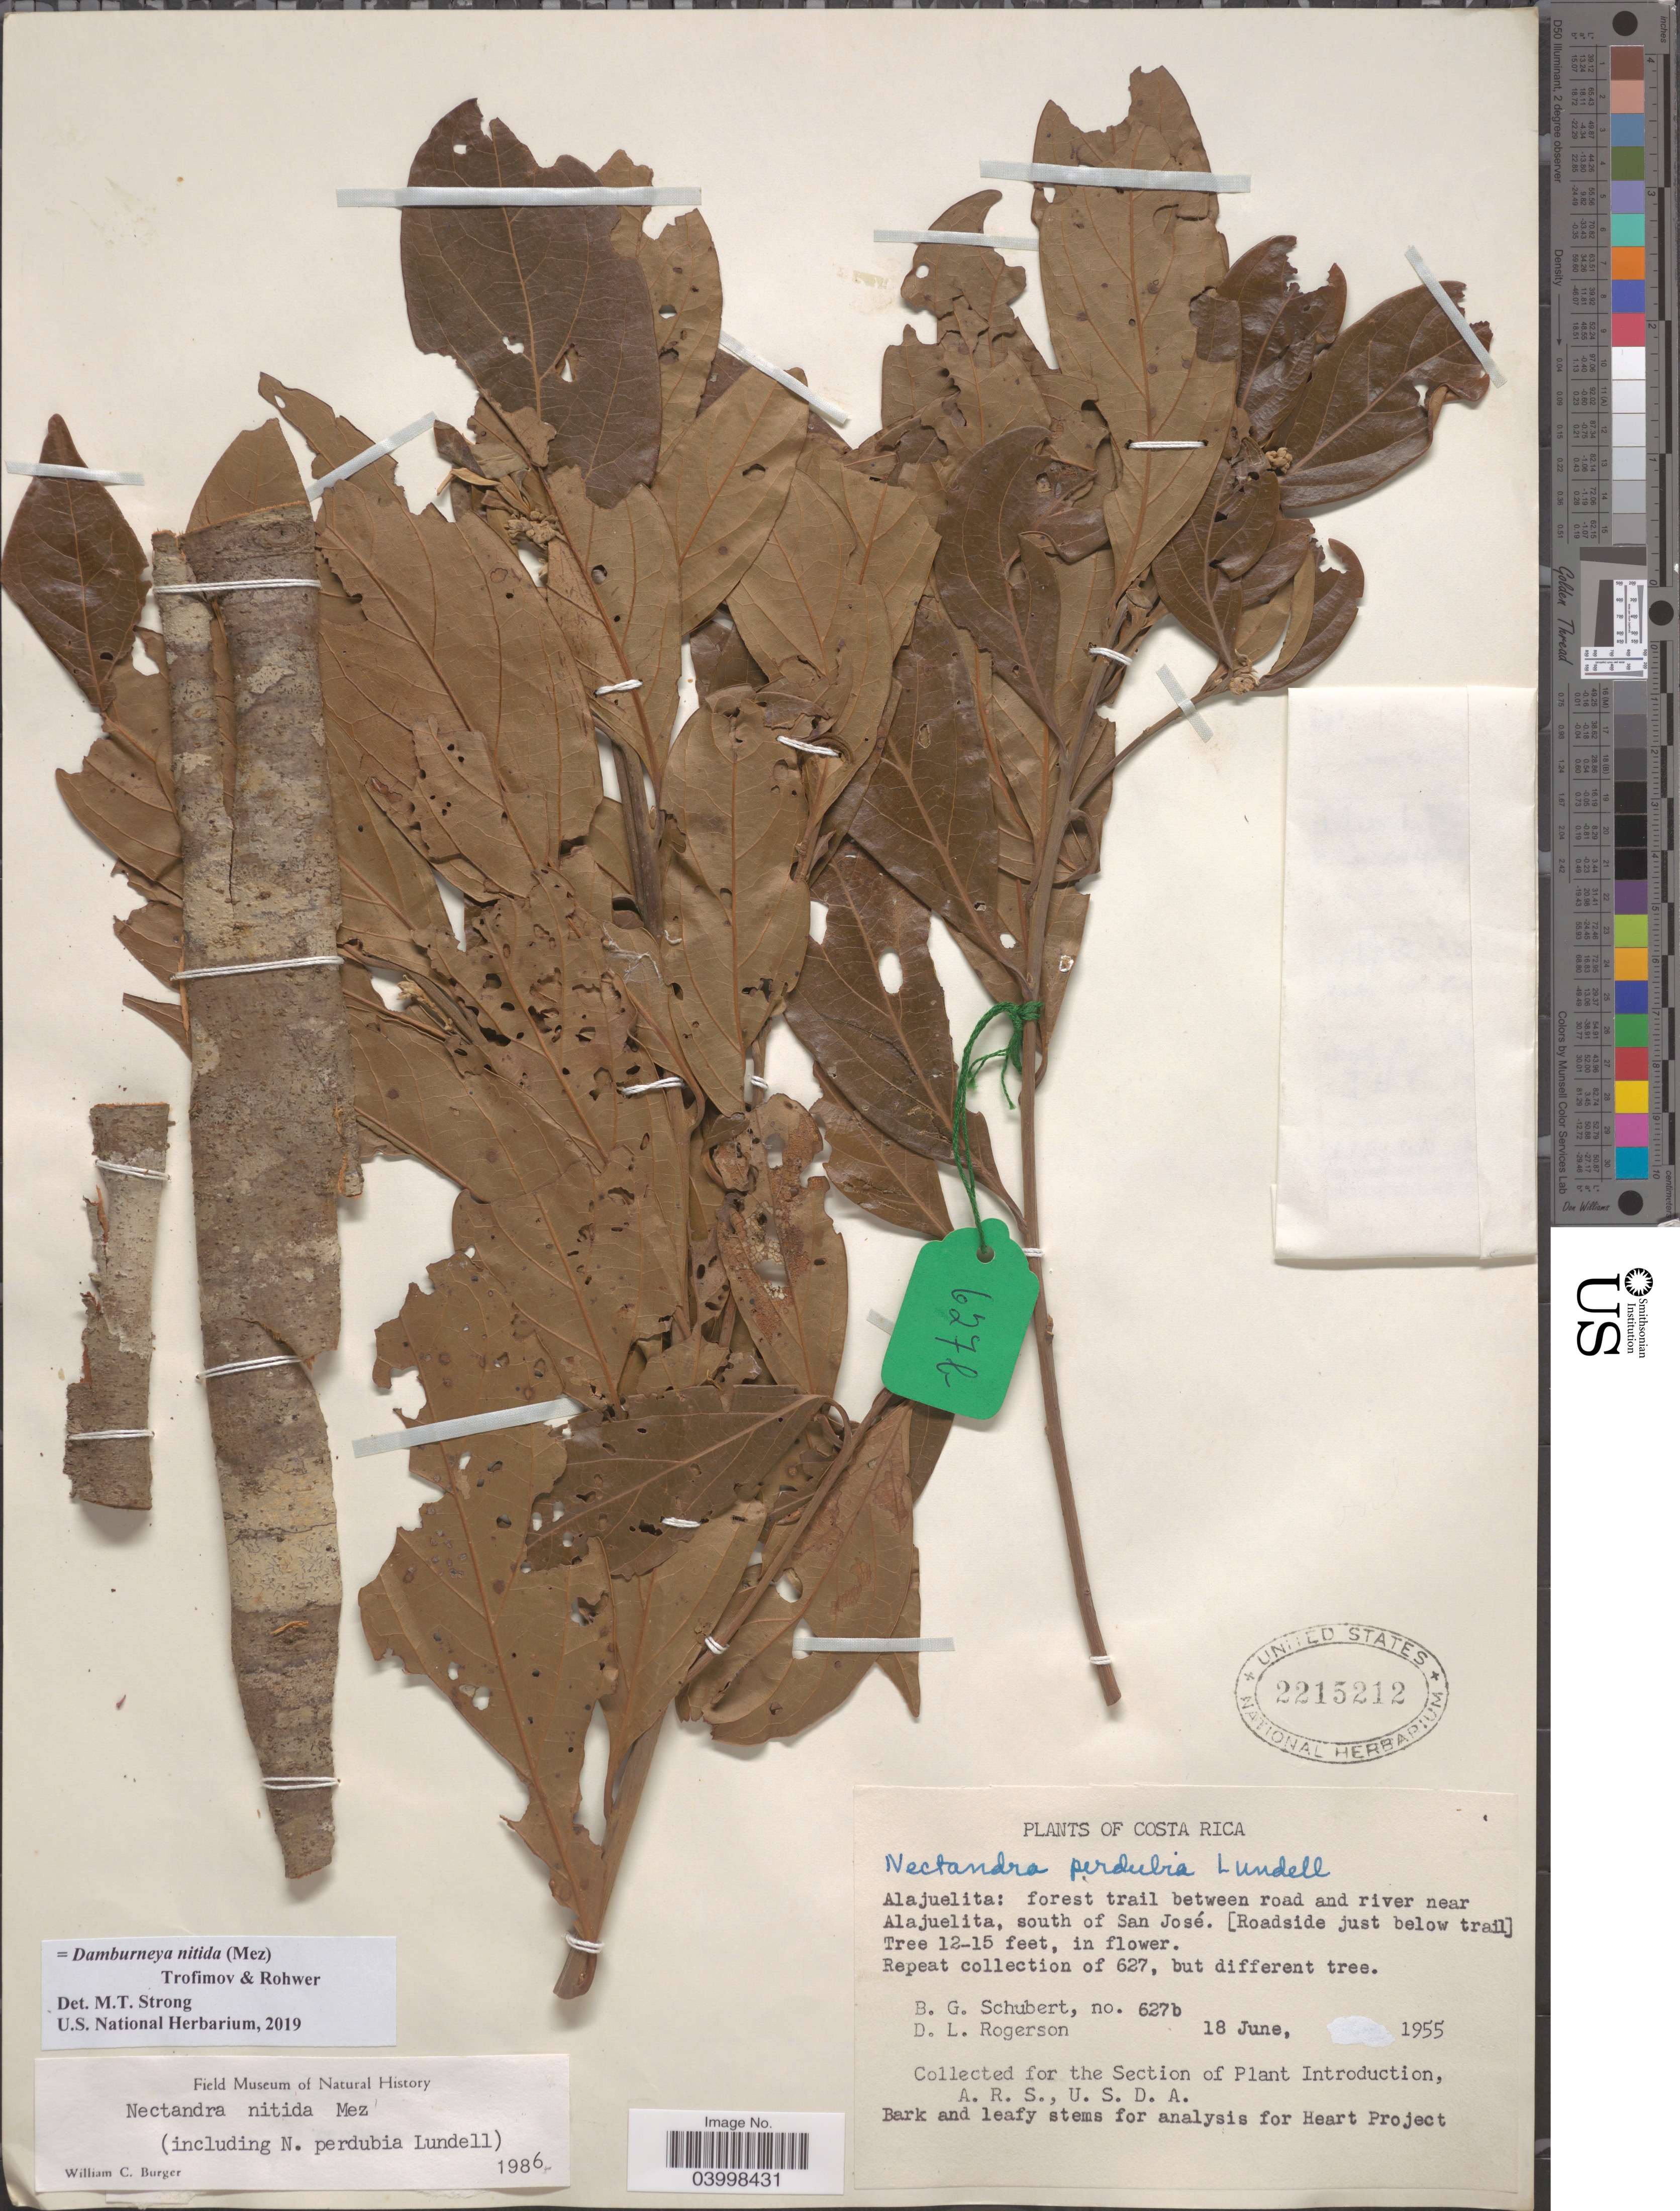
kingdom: Plantae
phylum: Tracheophyta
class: Magnoliopsida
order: Laurales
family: Lauraceae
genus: Damburneya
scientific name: Damburneya nitida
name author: (Mez) Trofimov & Rohwer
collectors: B. Schubert & D. Rogerson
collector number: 627b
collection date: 1955-06-18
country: Costa Rica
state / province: San José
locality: Alajuelita: forest trail between road and river near Alajuelita, south of San José. [Roadside just below trail]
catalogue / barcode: US 2215212